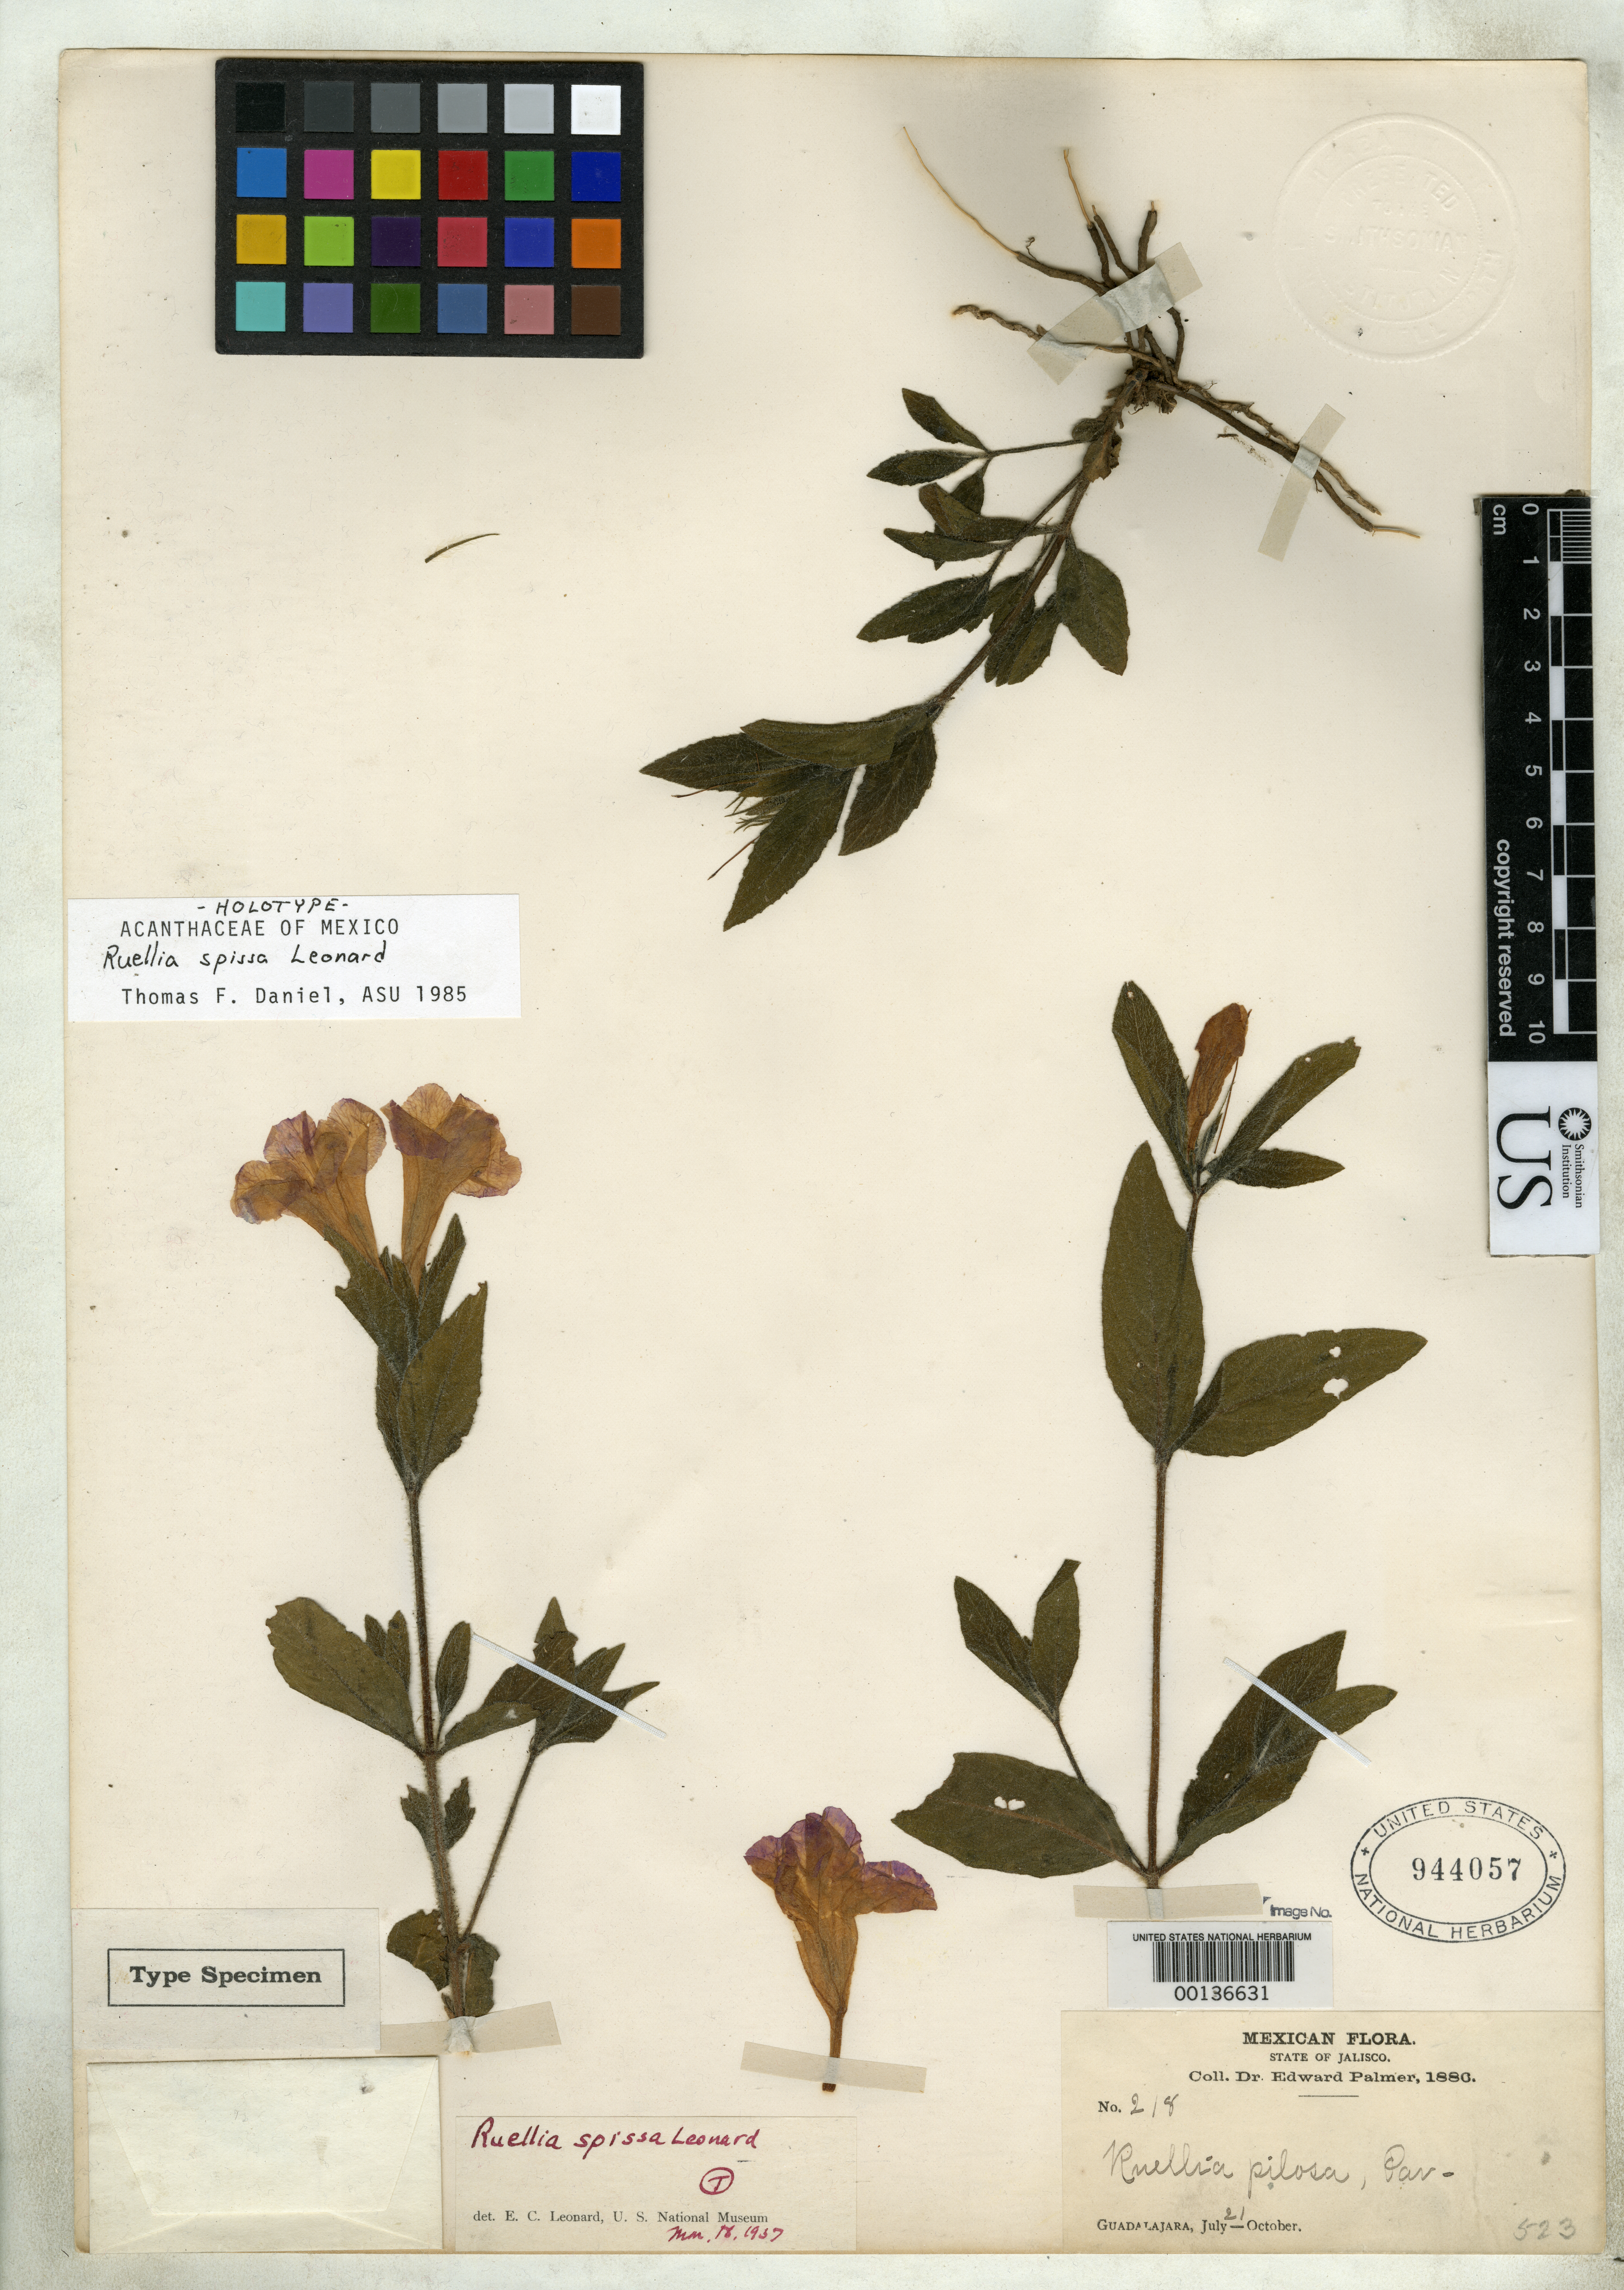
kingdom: Plantae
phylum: Tracheophyta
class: Magnoliopsida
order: Lamiales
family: Acanthaceae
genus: Ruellia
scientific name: Ruellia spissa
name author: Leonard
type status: Holotype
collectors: E. Palmer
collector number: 218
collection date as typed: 21 Jul 1880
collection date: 1880-07-21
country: Mexico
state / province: Jalisco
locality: Guadalajara.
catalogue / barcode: US 944057